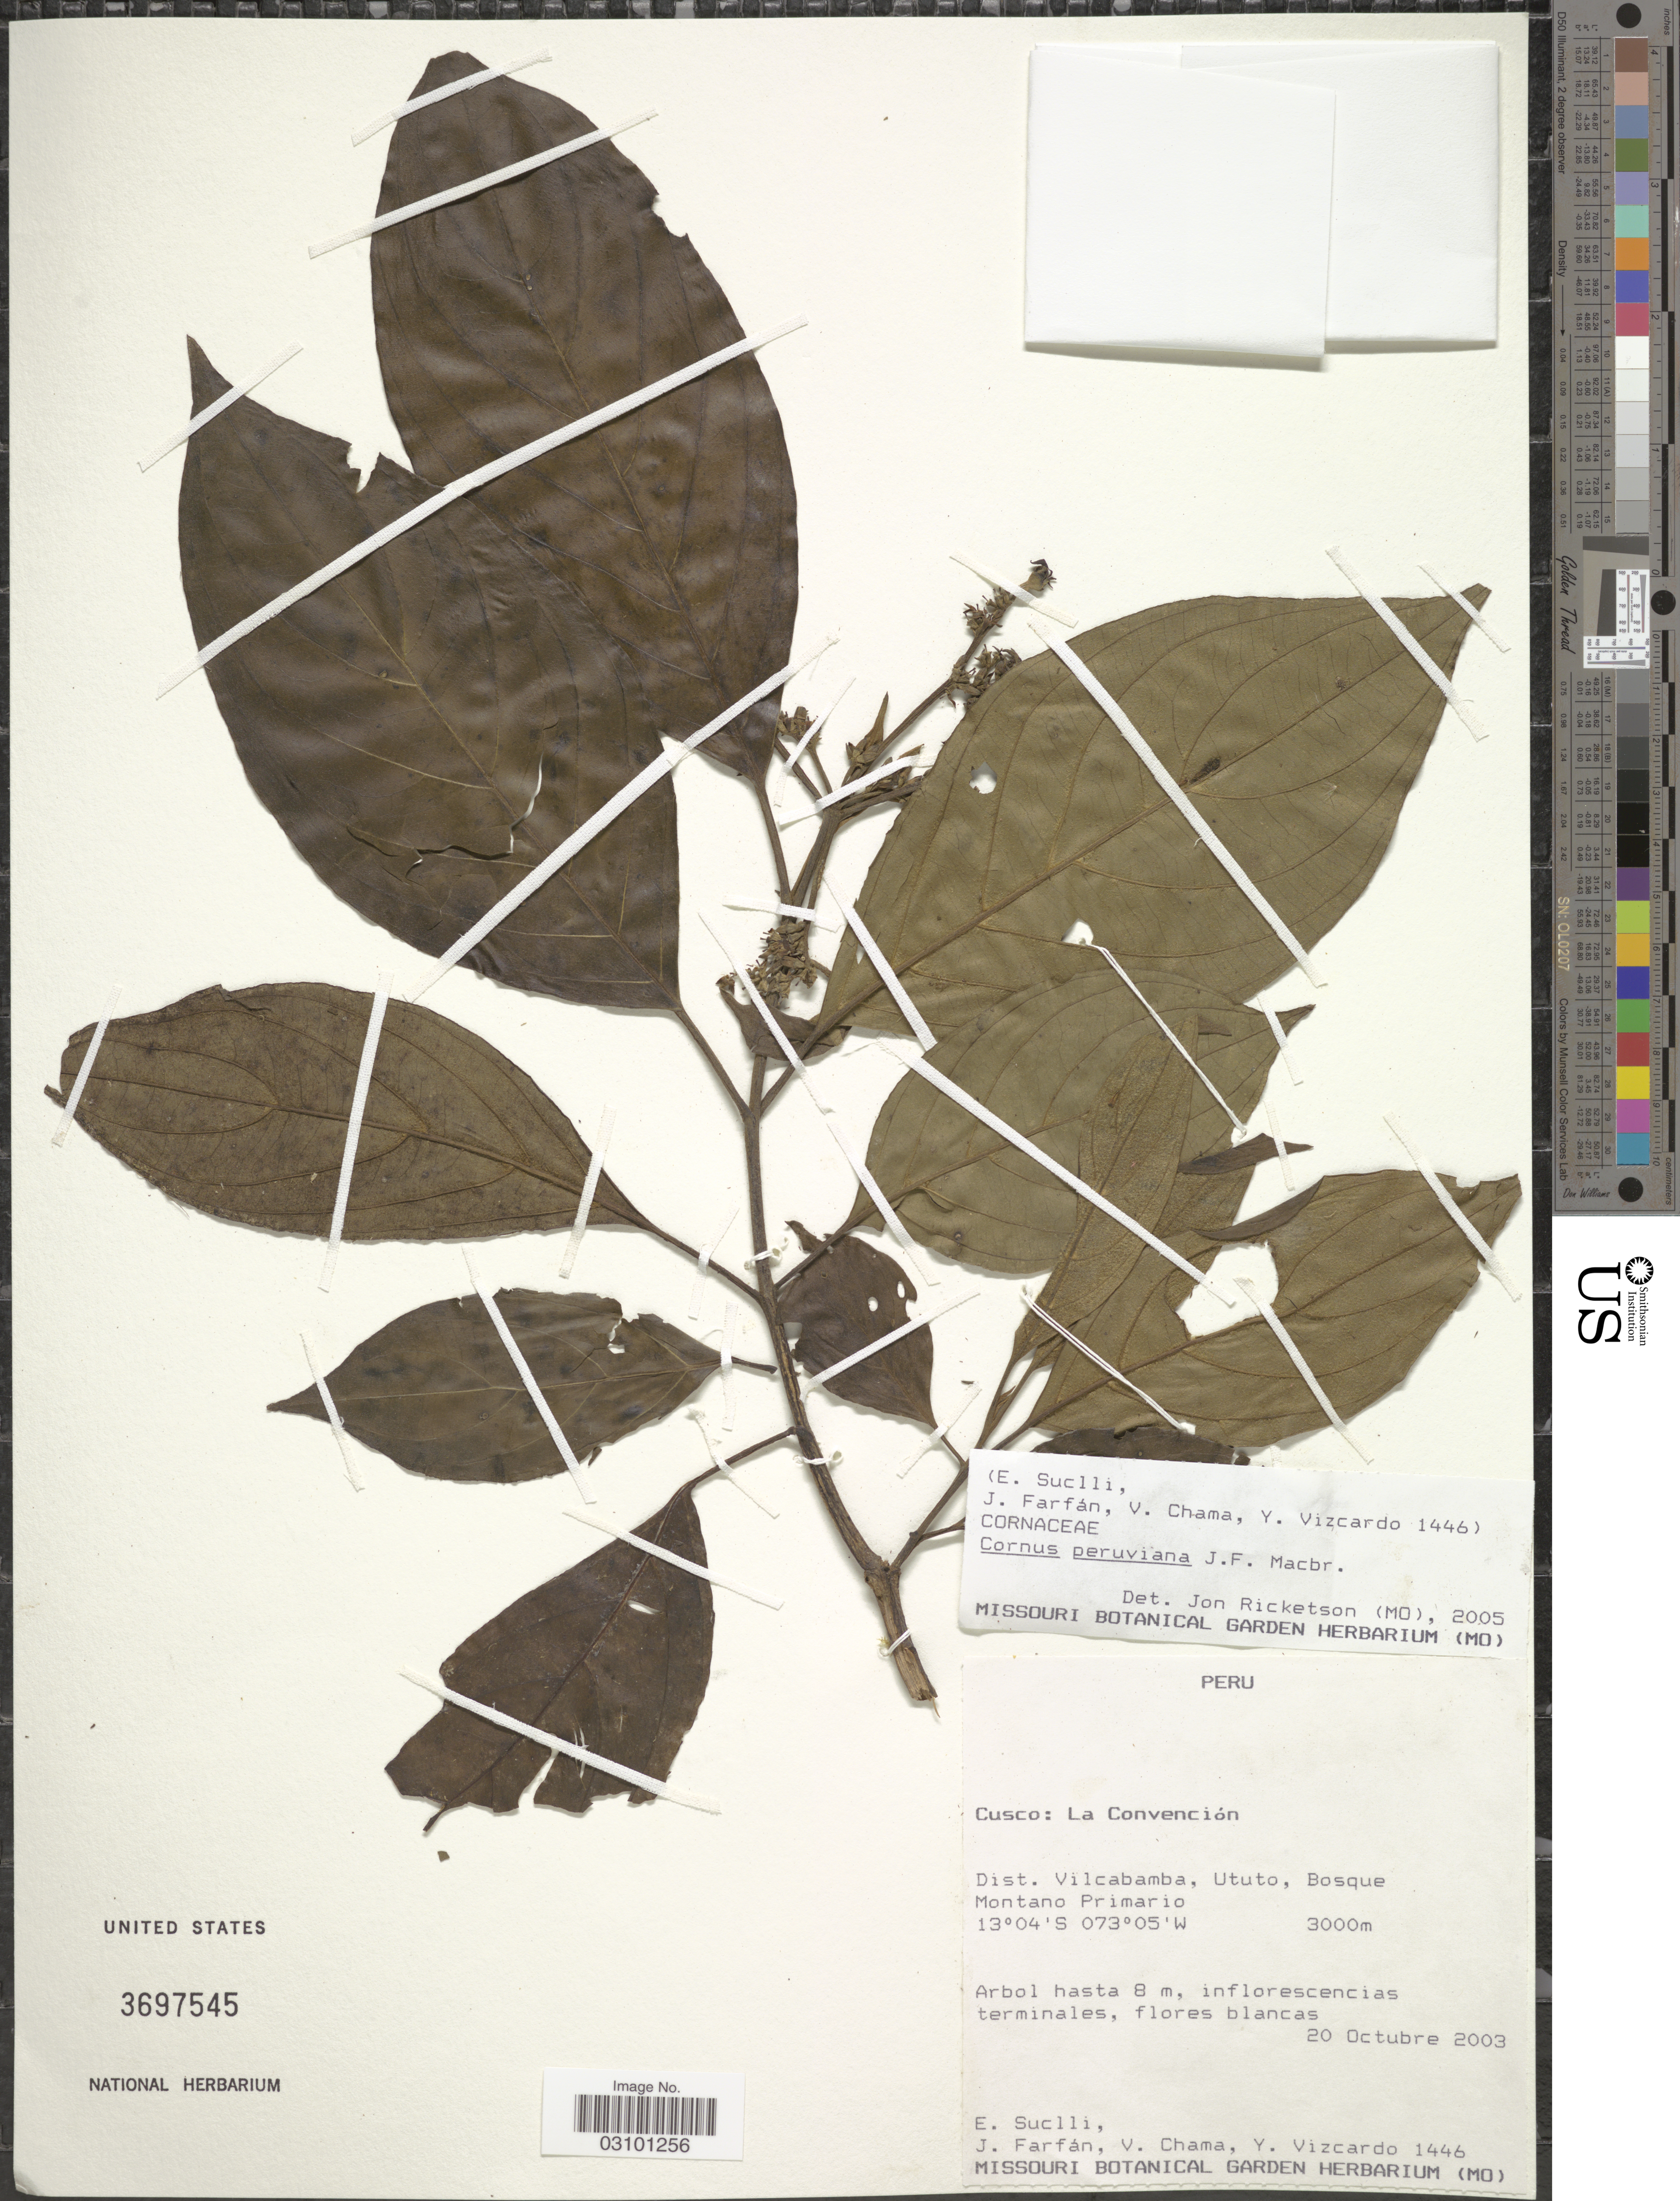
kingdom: Plantae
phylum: Tracheophyta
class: Magnoliopsida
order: Cornales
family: Cornaceae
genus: Cornus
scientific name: Cornus peruviana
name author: J.F. Macbr.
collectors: E. Suclli, J. Farfán, V. Chama & Y. Vizcardo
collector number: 1446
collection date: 2003-10-20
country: Peru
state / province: Cusco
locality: La Convención. Dist. Vilcabamba, Ututo, Bosque Montano Primario.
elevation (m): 3000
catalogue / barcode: US 3697545